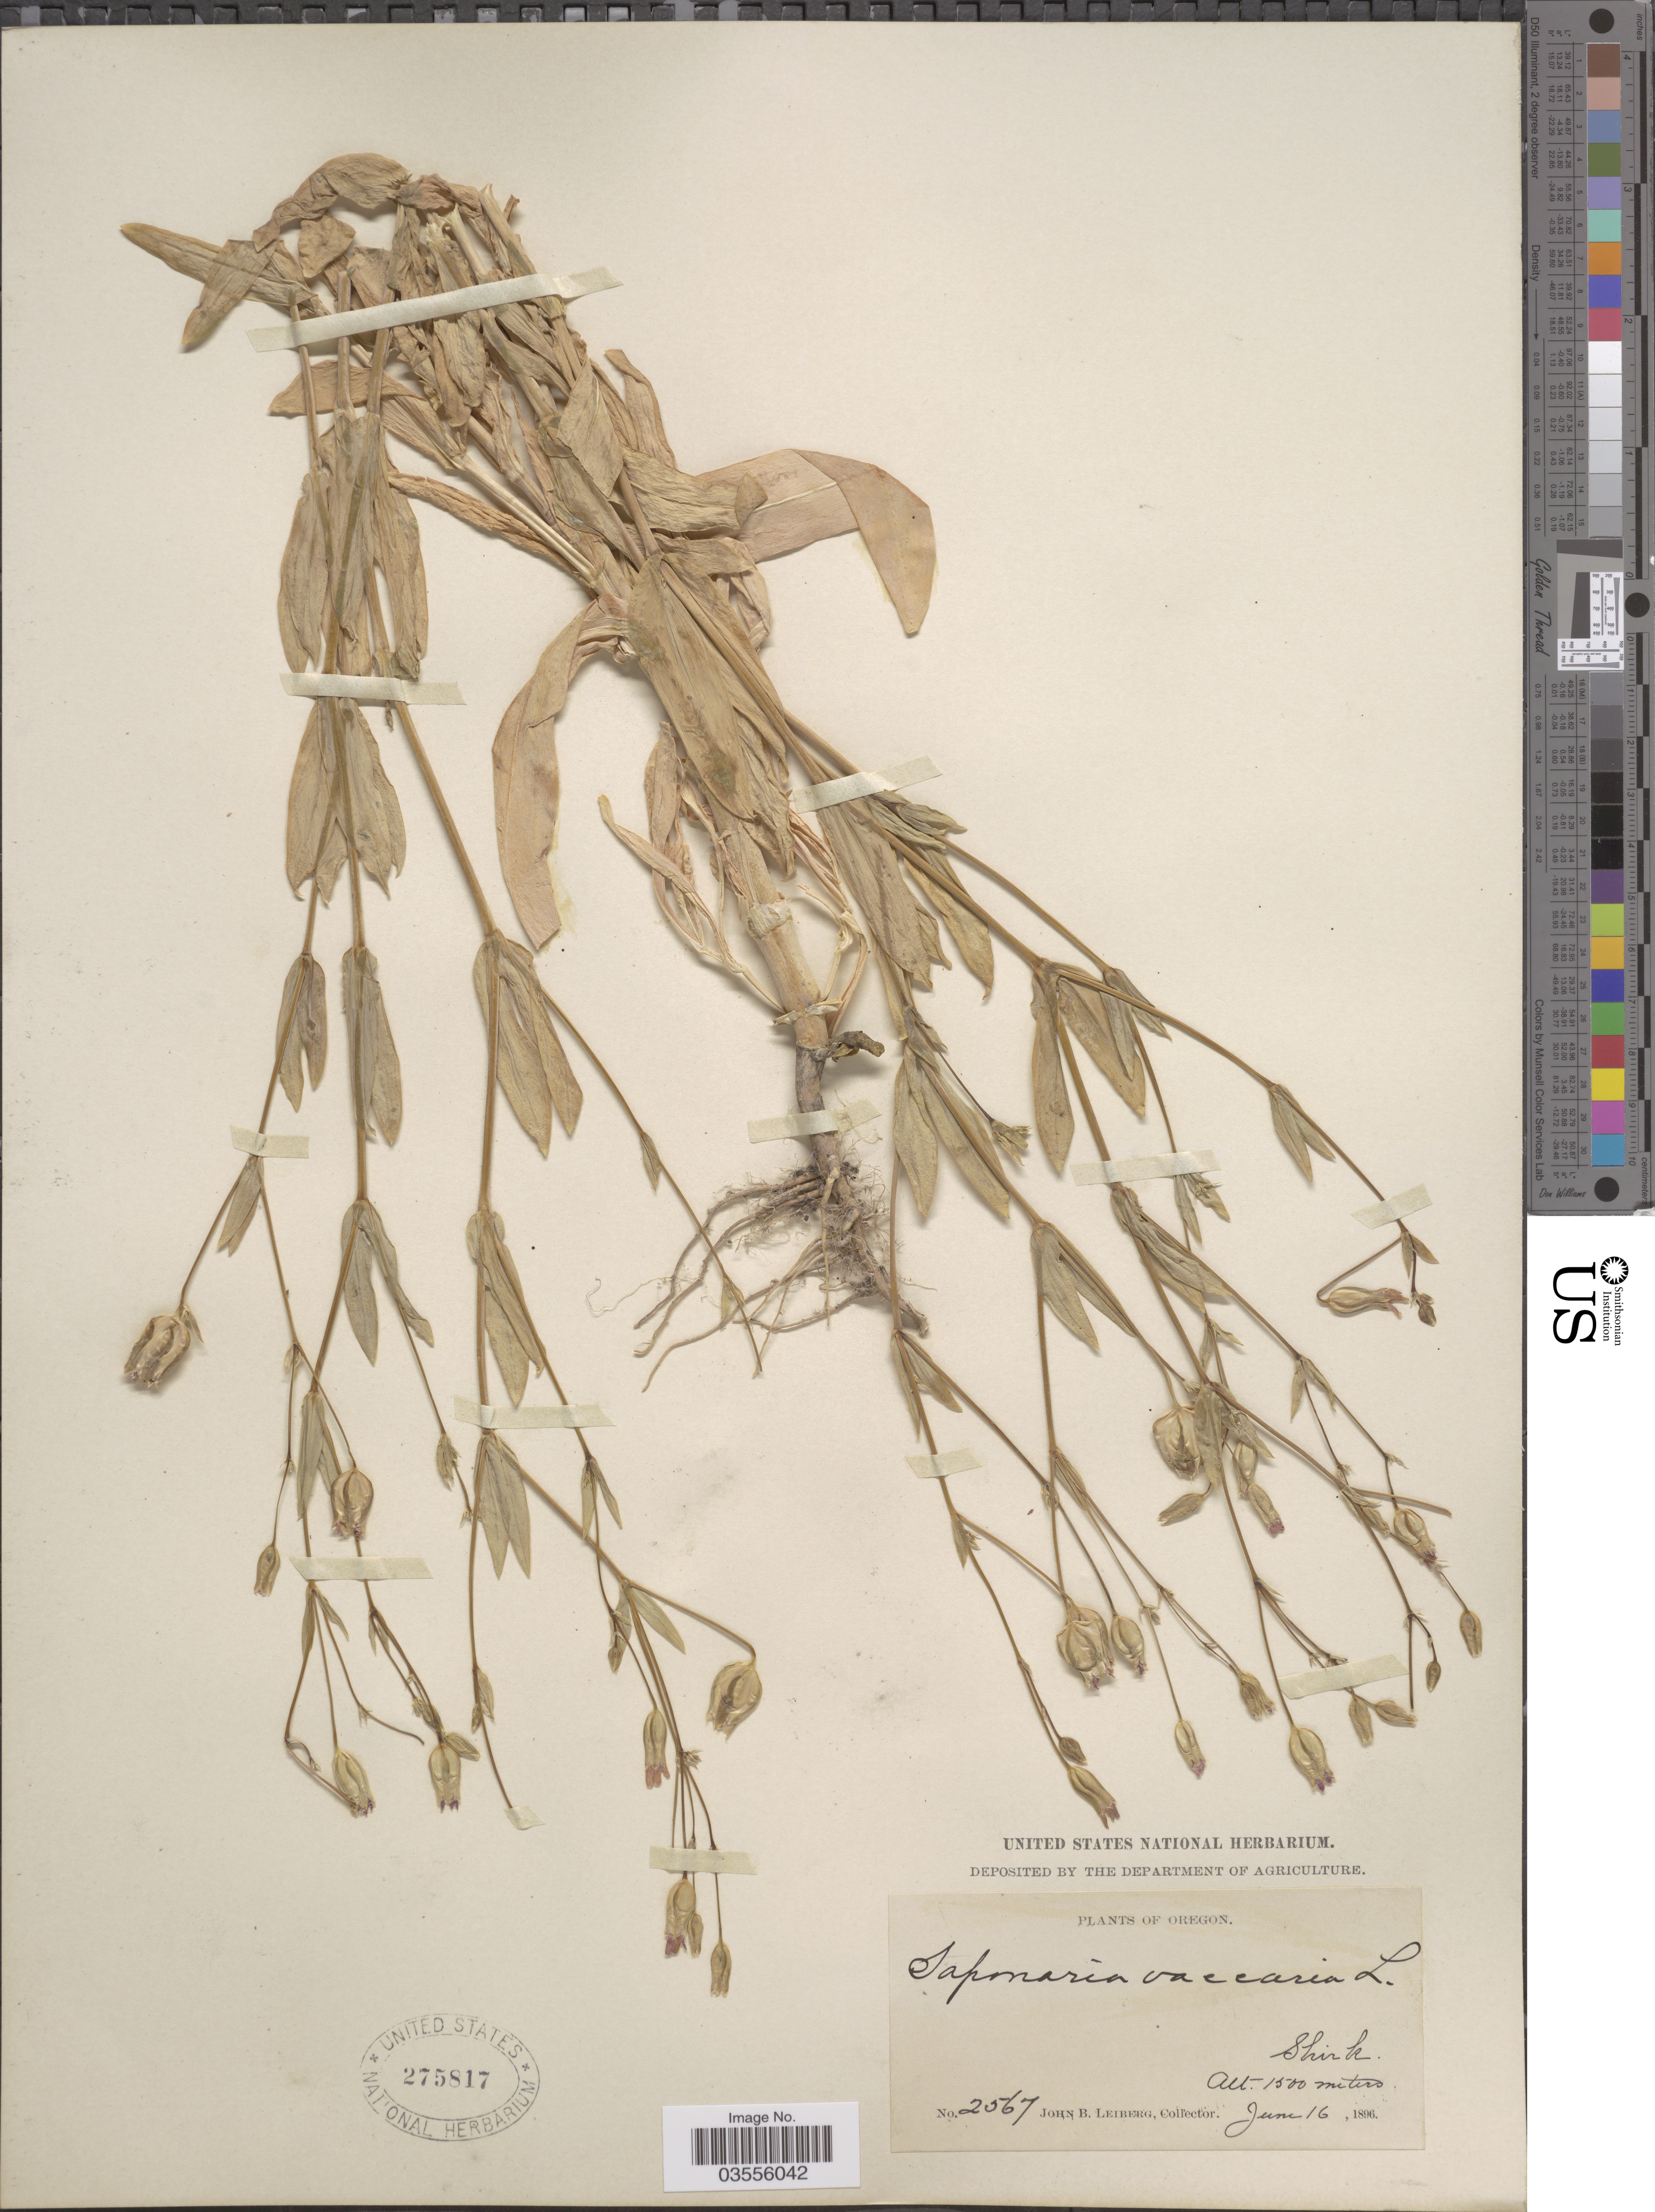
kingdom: Plantae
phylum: Tracheophyta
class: Magnoliopsida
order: Caryophyllales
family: Caryophyllaceae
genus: Gypsophila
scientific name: Gypsophila vaccaria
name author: (L.) Sm.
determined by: Strong, M. T., (US), Smithsonian Institution - National Museum of Natural History (UNITED STATES)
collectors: J. B. Leiberg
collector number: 2567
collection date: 1896-06-16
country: United States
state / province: Oregon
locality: Shirk.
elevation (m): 1500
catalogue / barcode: US 275817